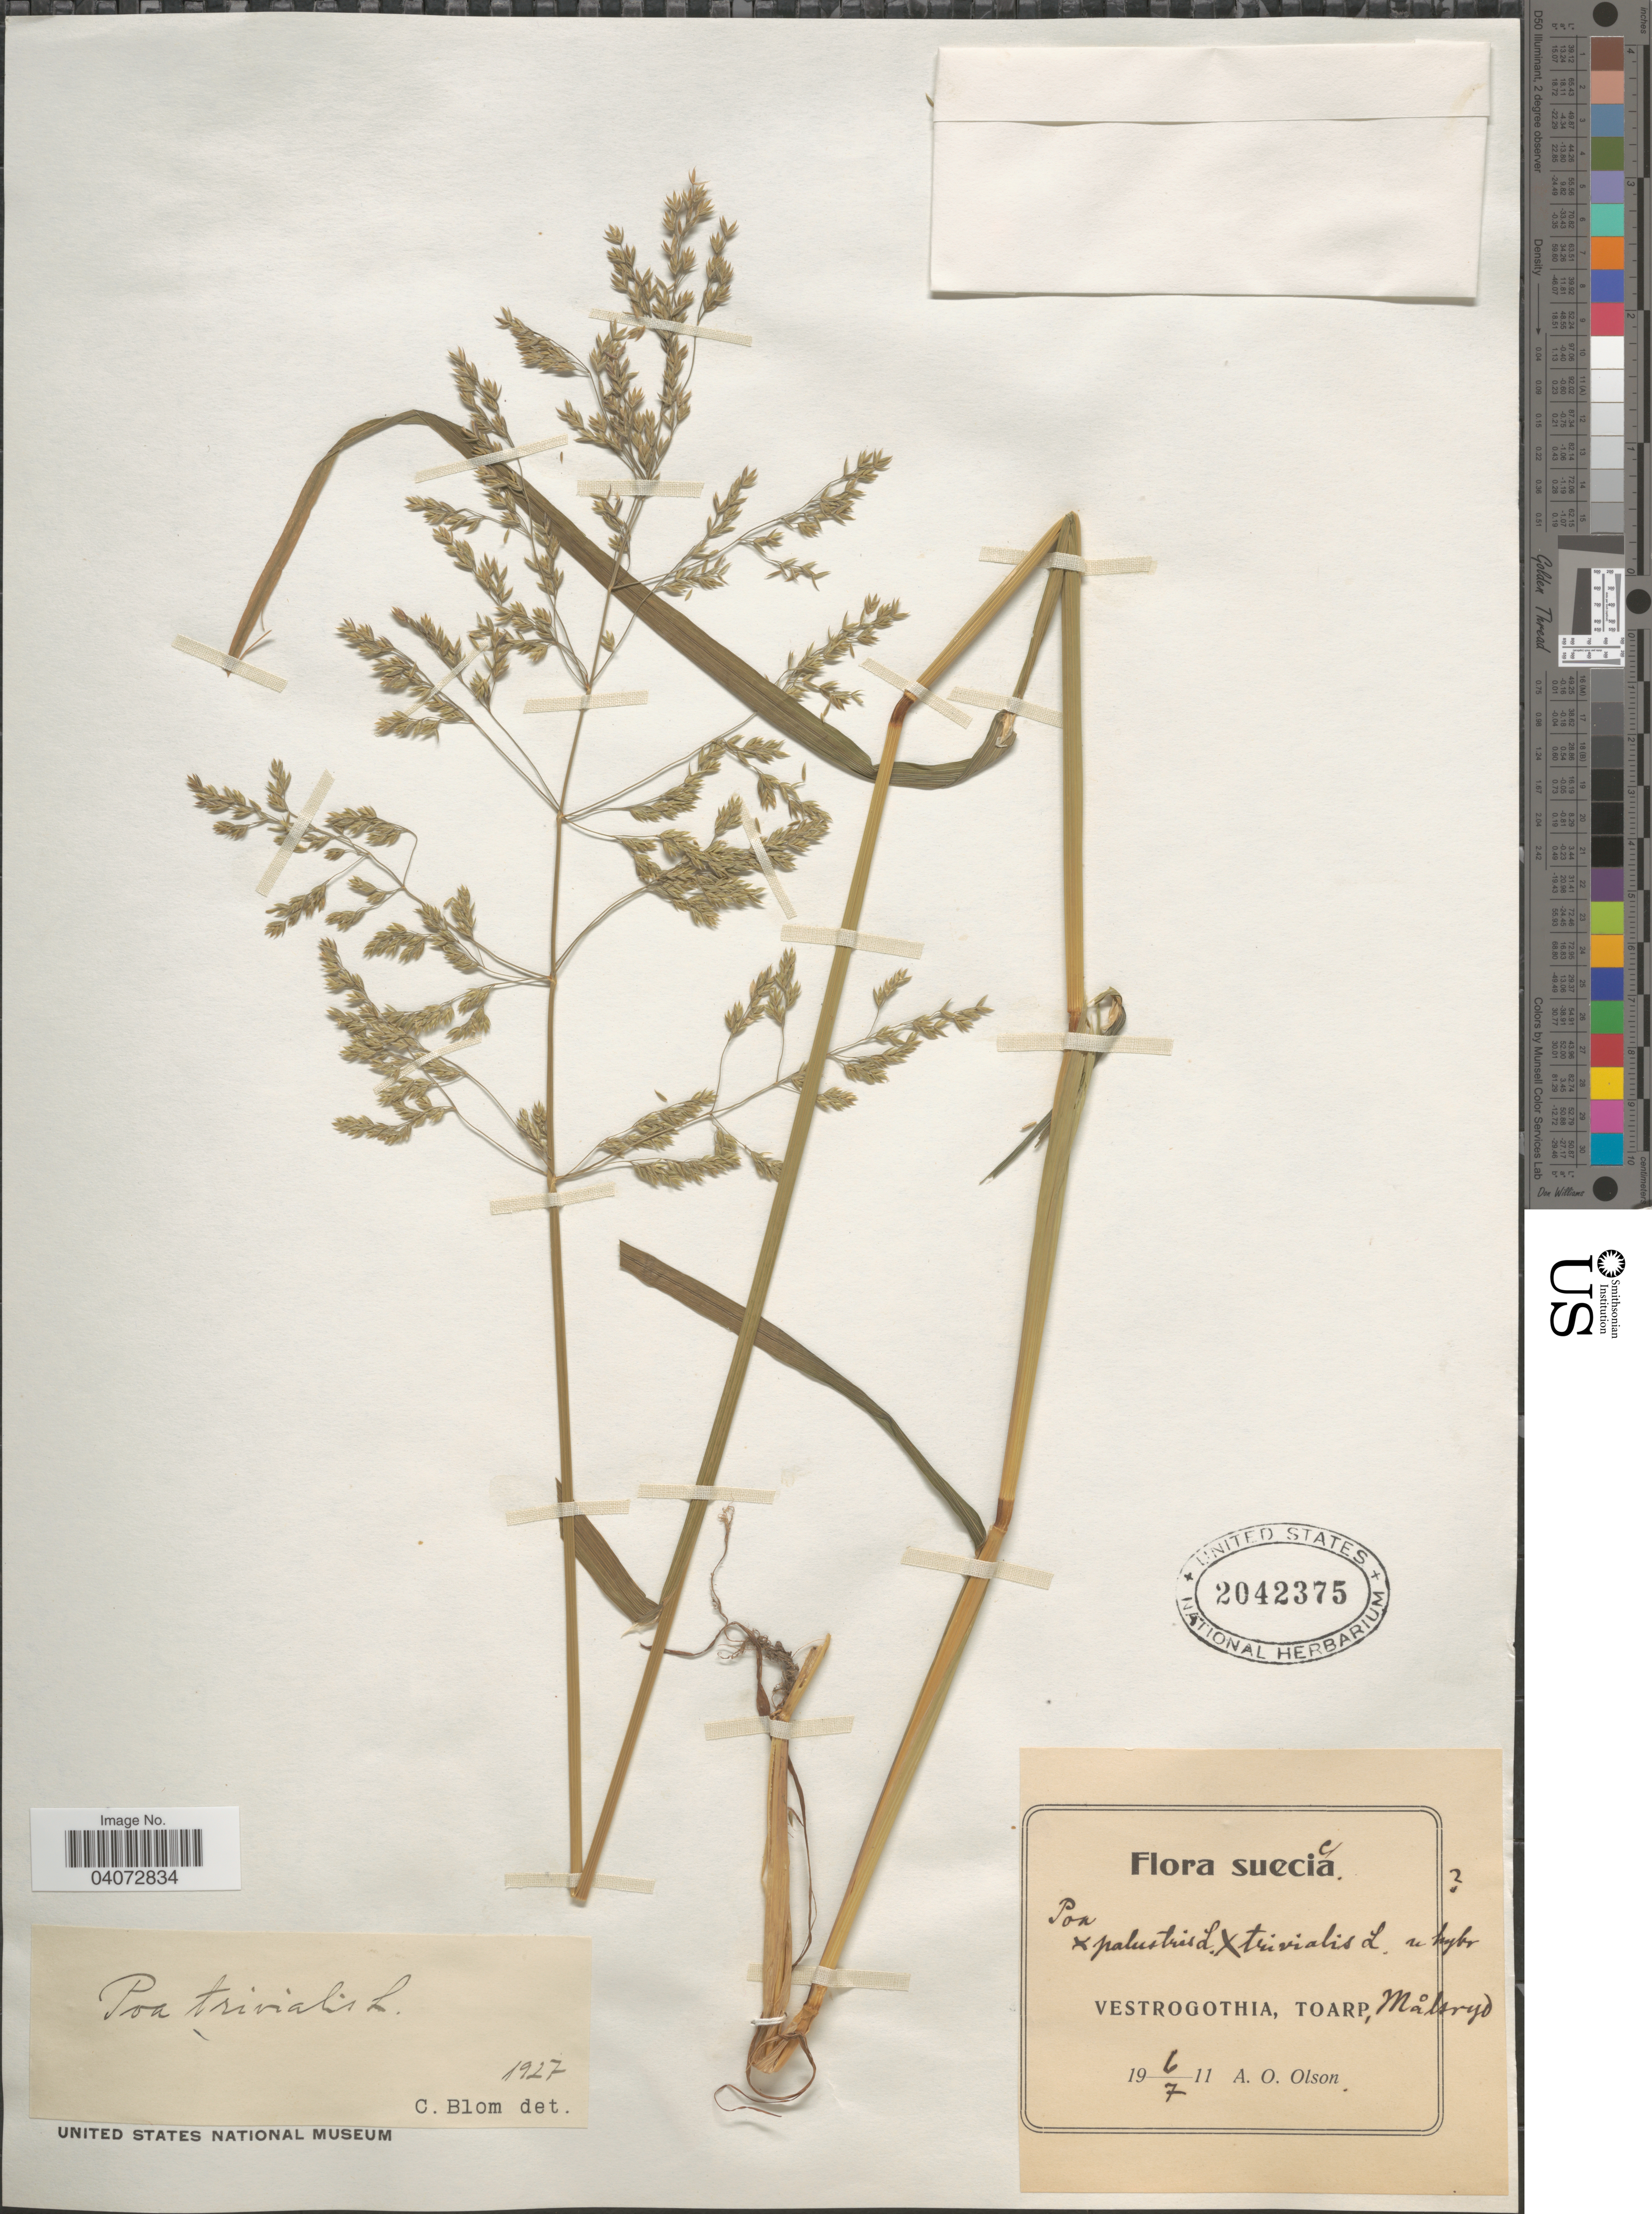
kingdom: Plantae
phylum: Tracheophyta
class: Liliopsida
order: Poales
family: Poaceae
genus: Poa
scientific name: Poa trivialis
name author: L.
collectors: A. Olson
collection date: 1911-07-06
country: Sweden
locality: Suecica. Vestrogothia, Toarp, Målsryd.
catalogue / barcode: US 2042375